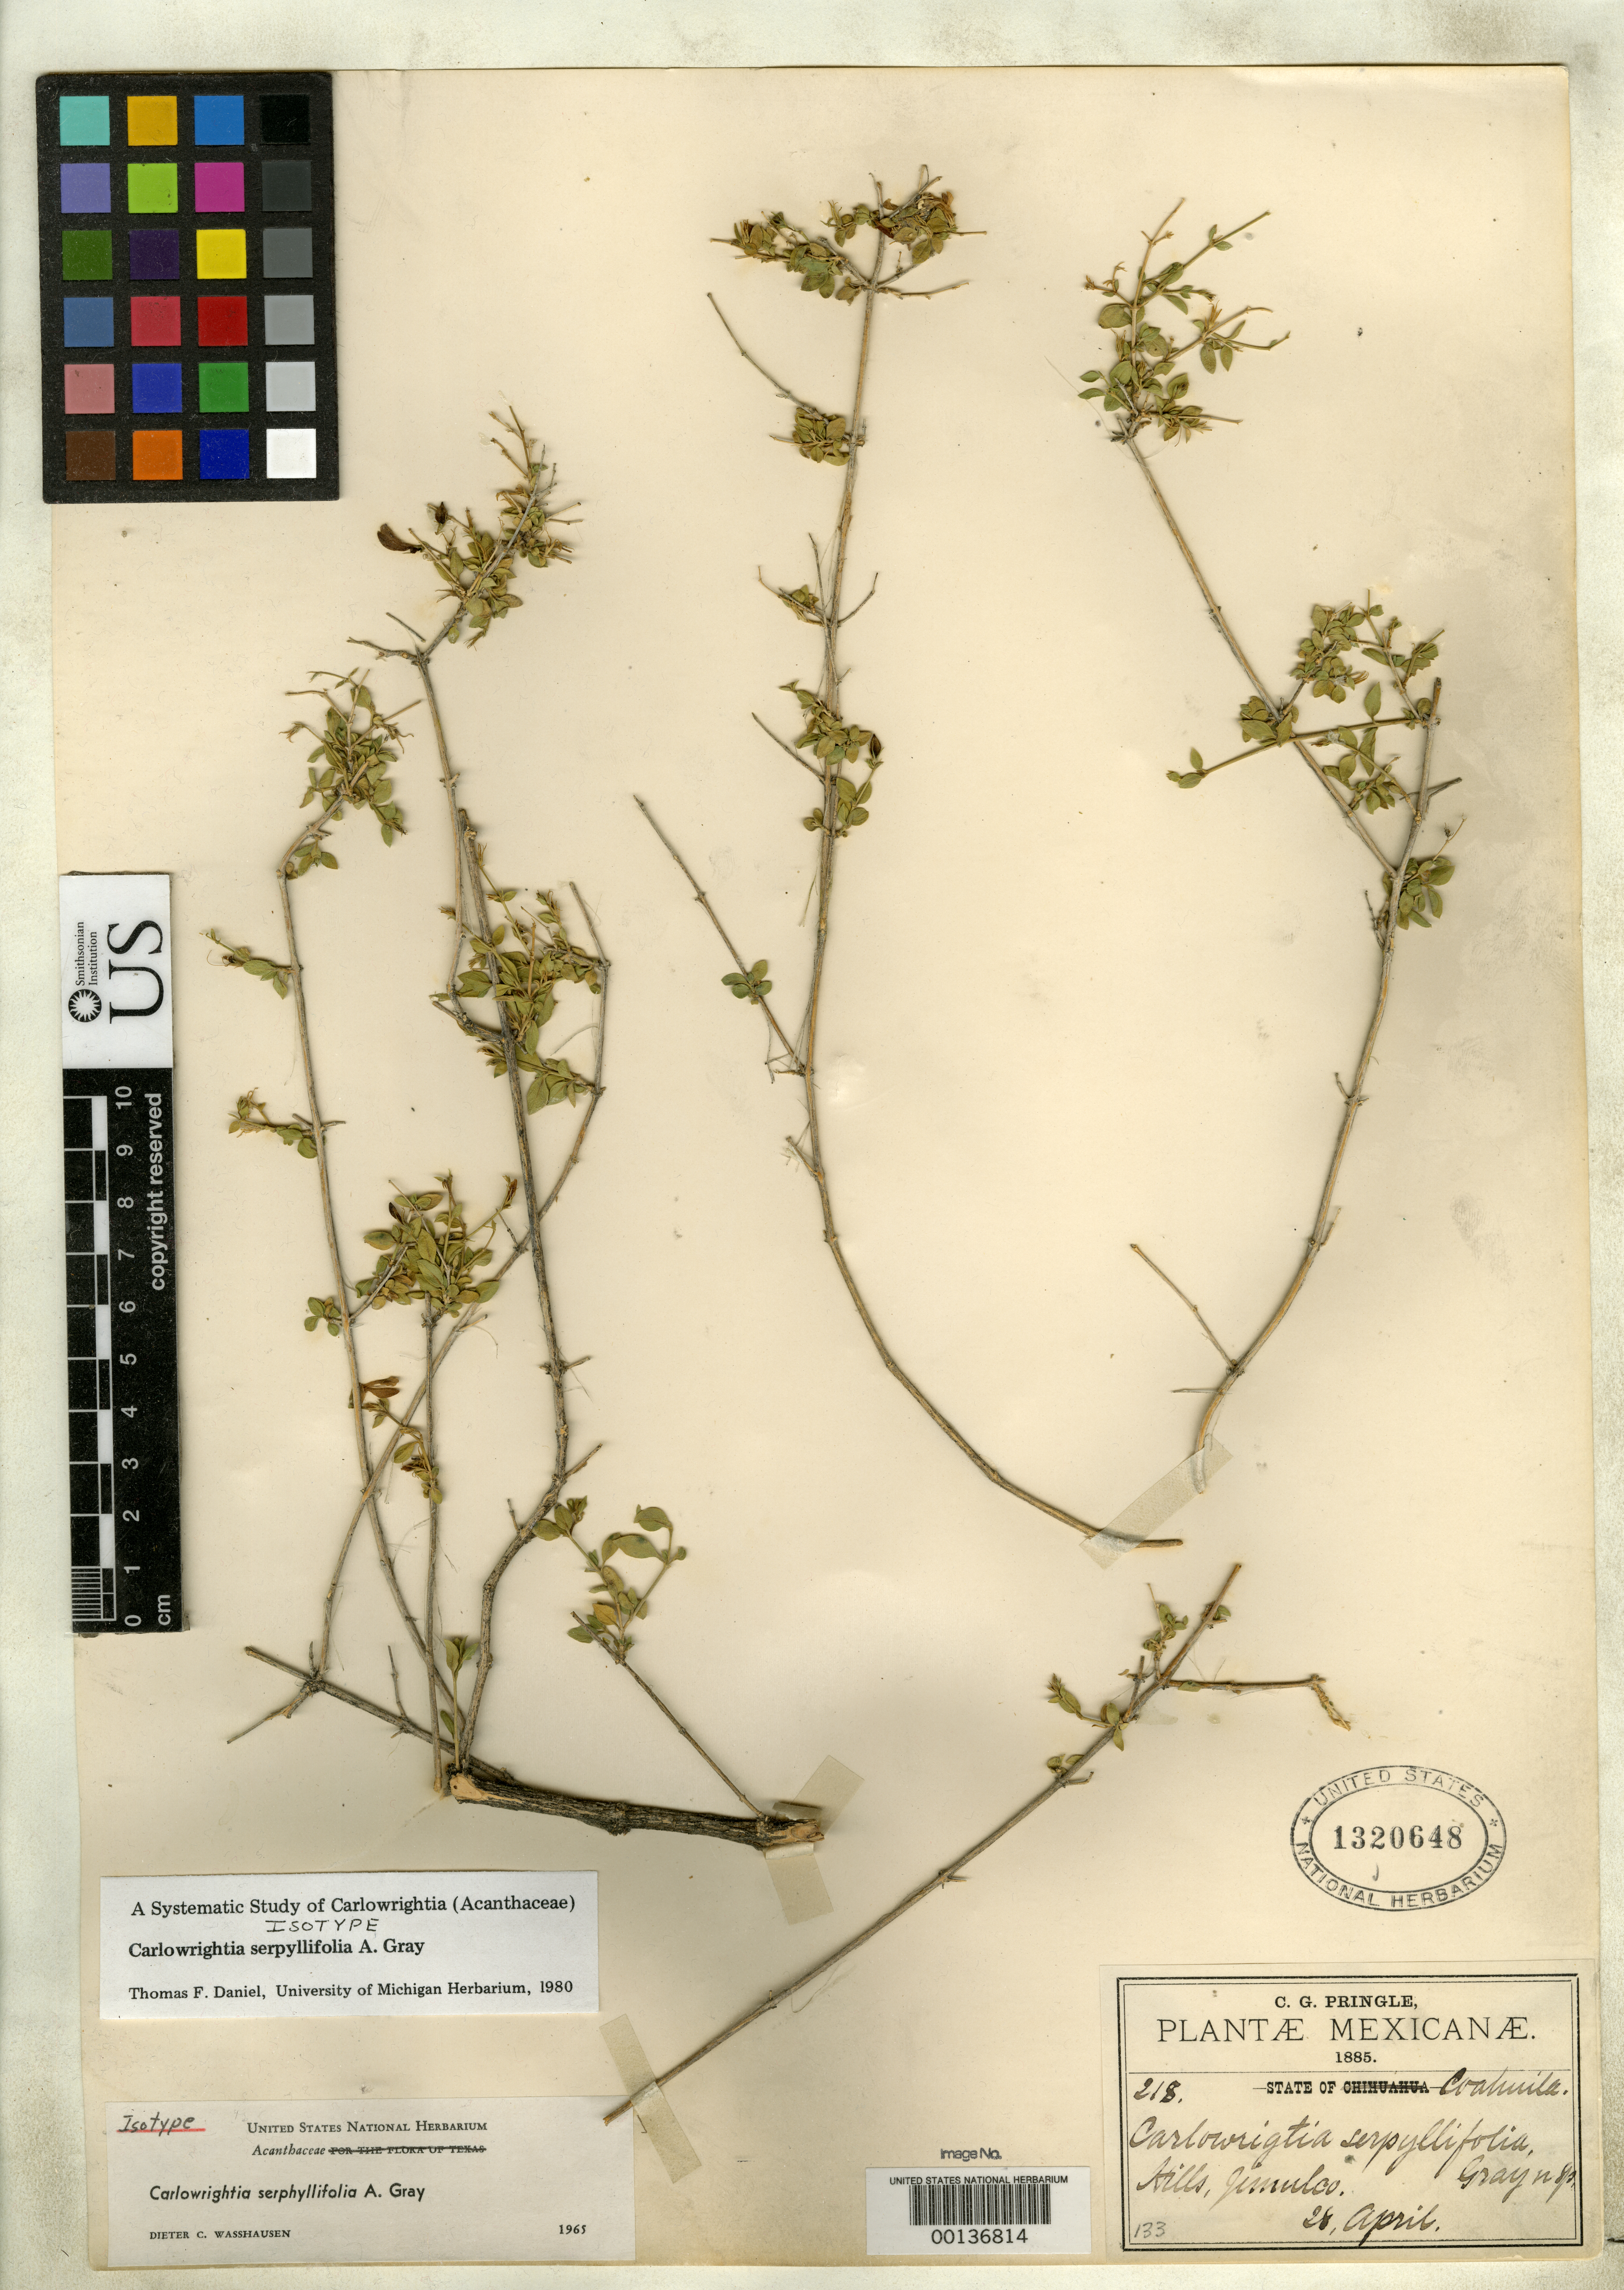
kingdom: Plantae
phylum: Tracheophyta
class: Magnoliopsida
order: Lamiales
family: Acanthaceae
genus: Carlowrightia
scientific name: Carlowrightia serpyllifolia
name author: A. Gray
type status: Isotype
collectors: C. G. Pringle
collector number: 218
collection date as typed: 28 Apr 1885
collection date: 1885-04-28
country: Mexico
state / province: Coahuila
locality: Jimulco.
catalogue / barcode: US 1320648